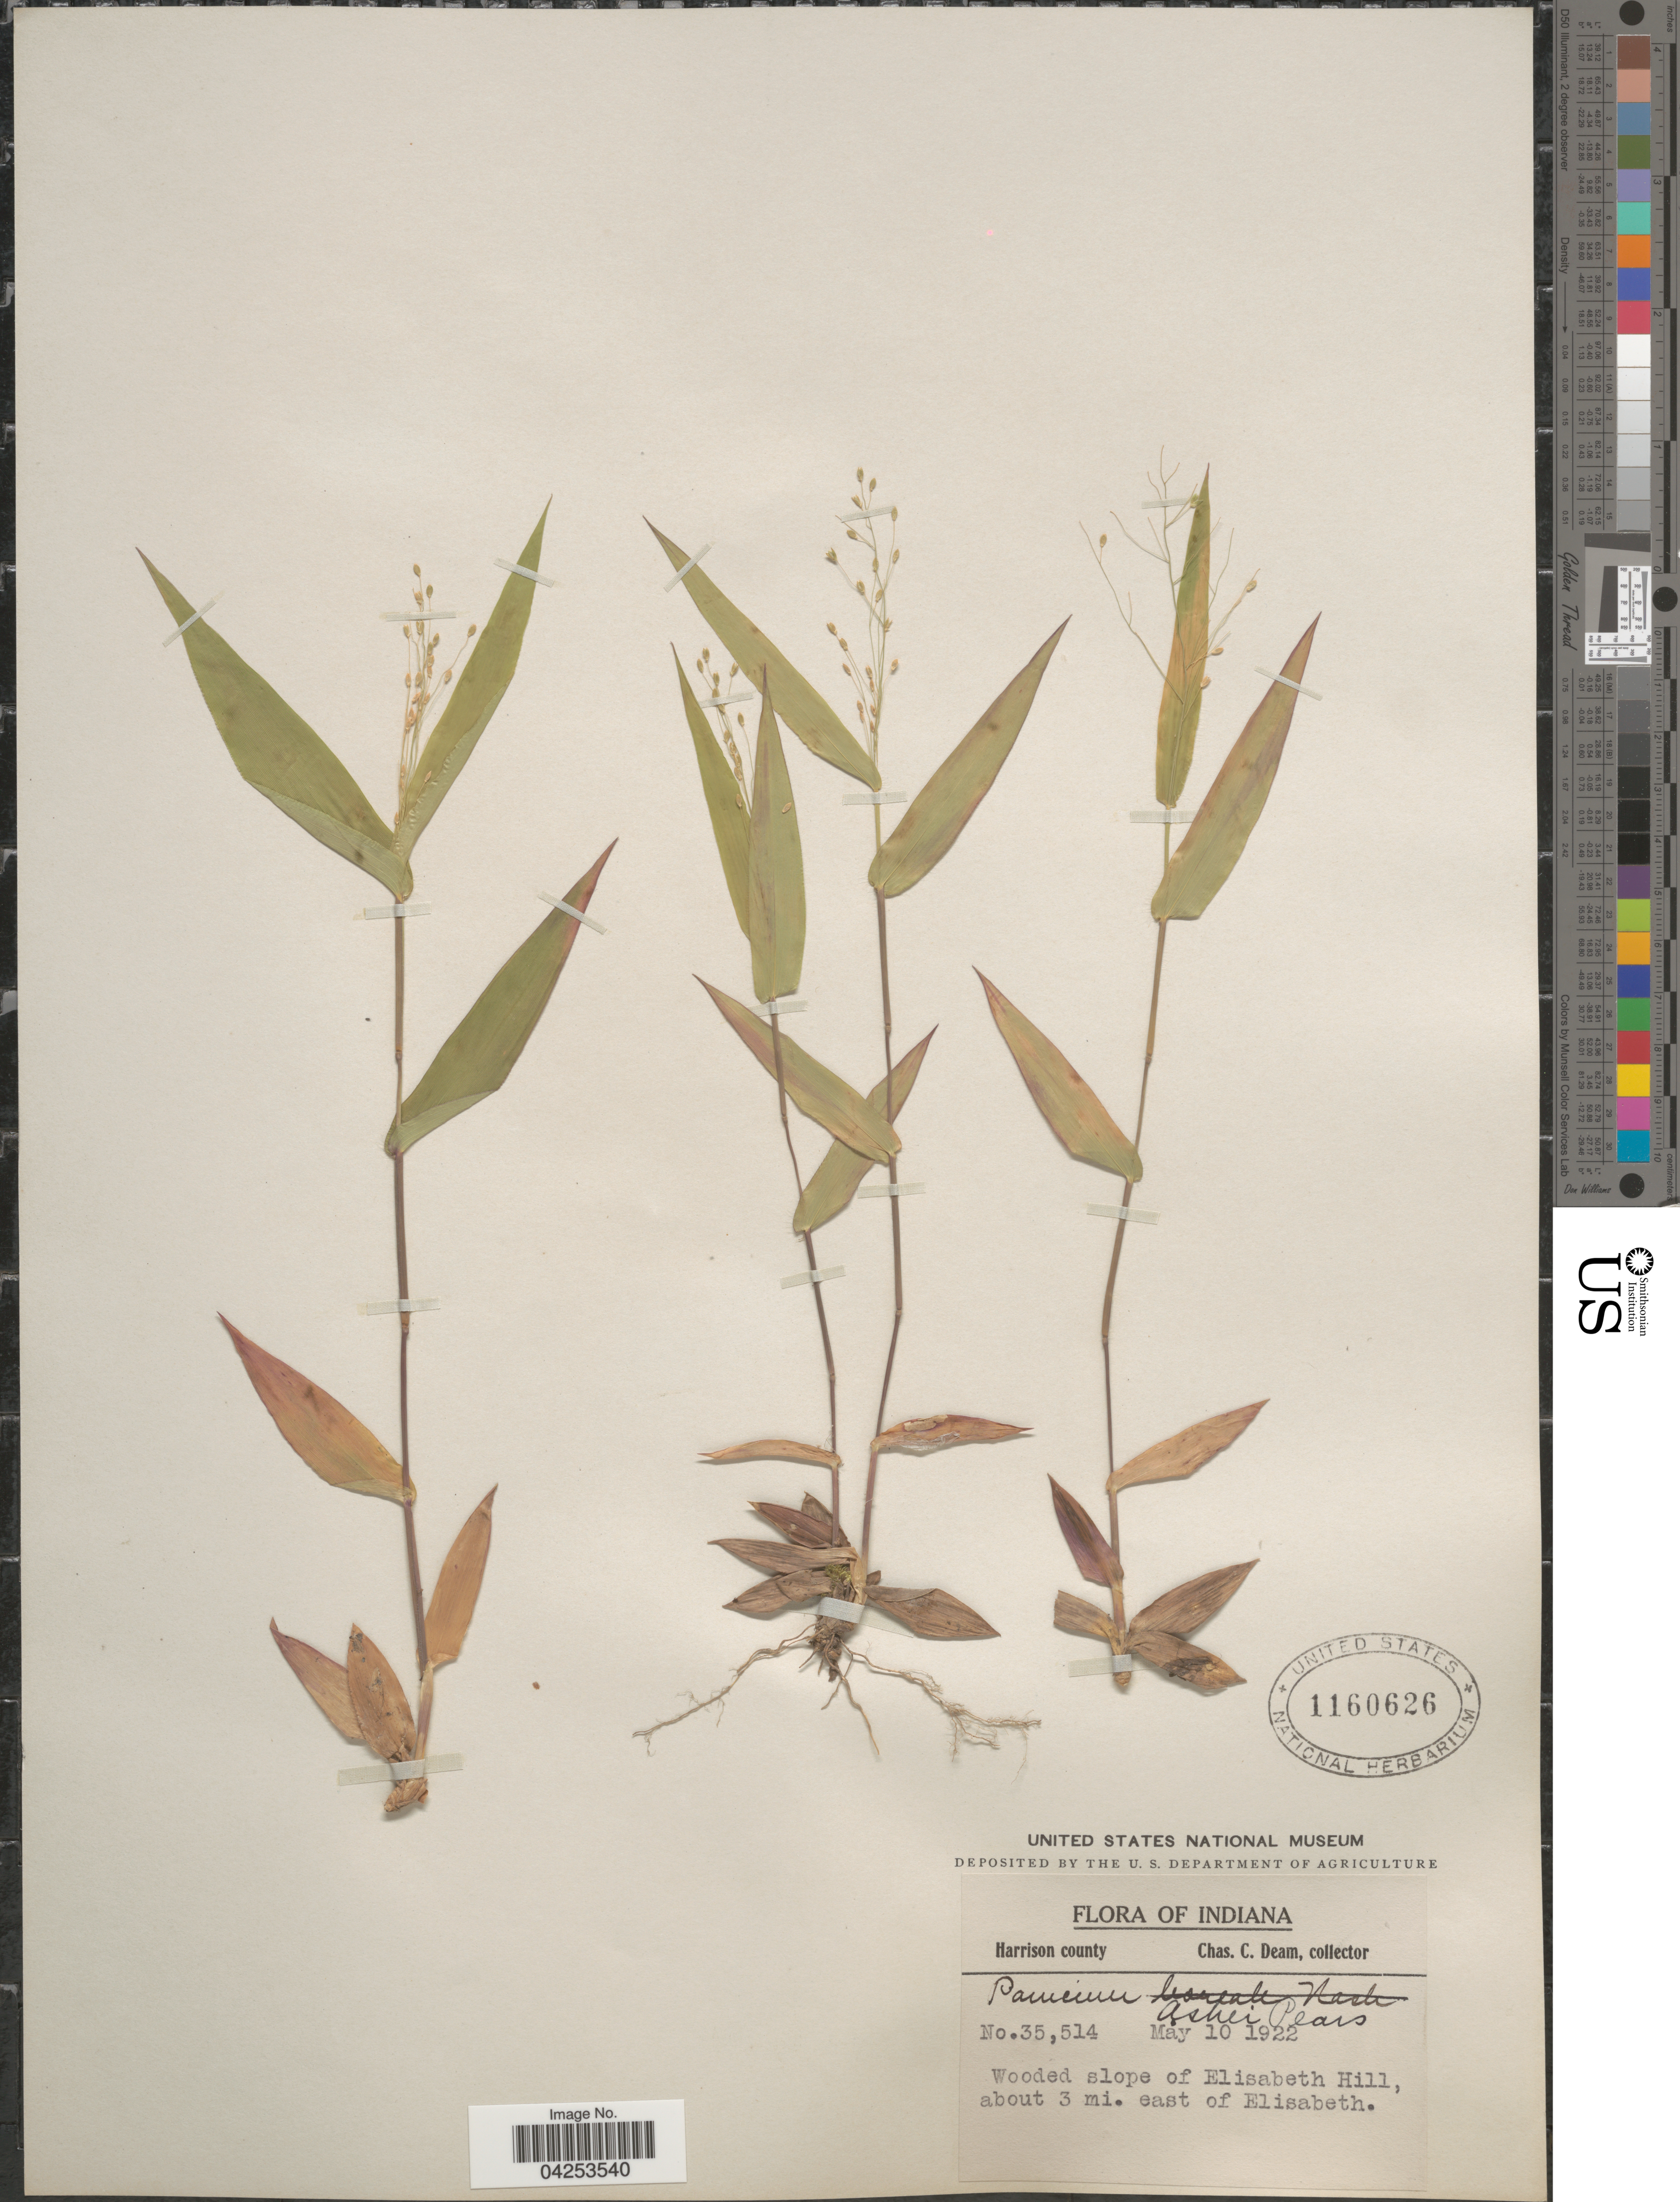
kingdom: Plantae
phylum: Tracheophyta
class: Liliopsida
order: Poales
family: Poaceae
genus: Dichanthelium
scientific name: Dichanthelium commutatum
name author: (Schult.) Gould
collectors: C. C. Deam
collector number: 35514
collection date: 1922-05-10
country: United States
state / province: Indiana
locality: Harrison county. Wooded slope of Elisabeth Hill, about 3 mi. east of Elisabeth.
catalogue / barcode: US 1160626